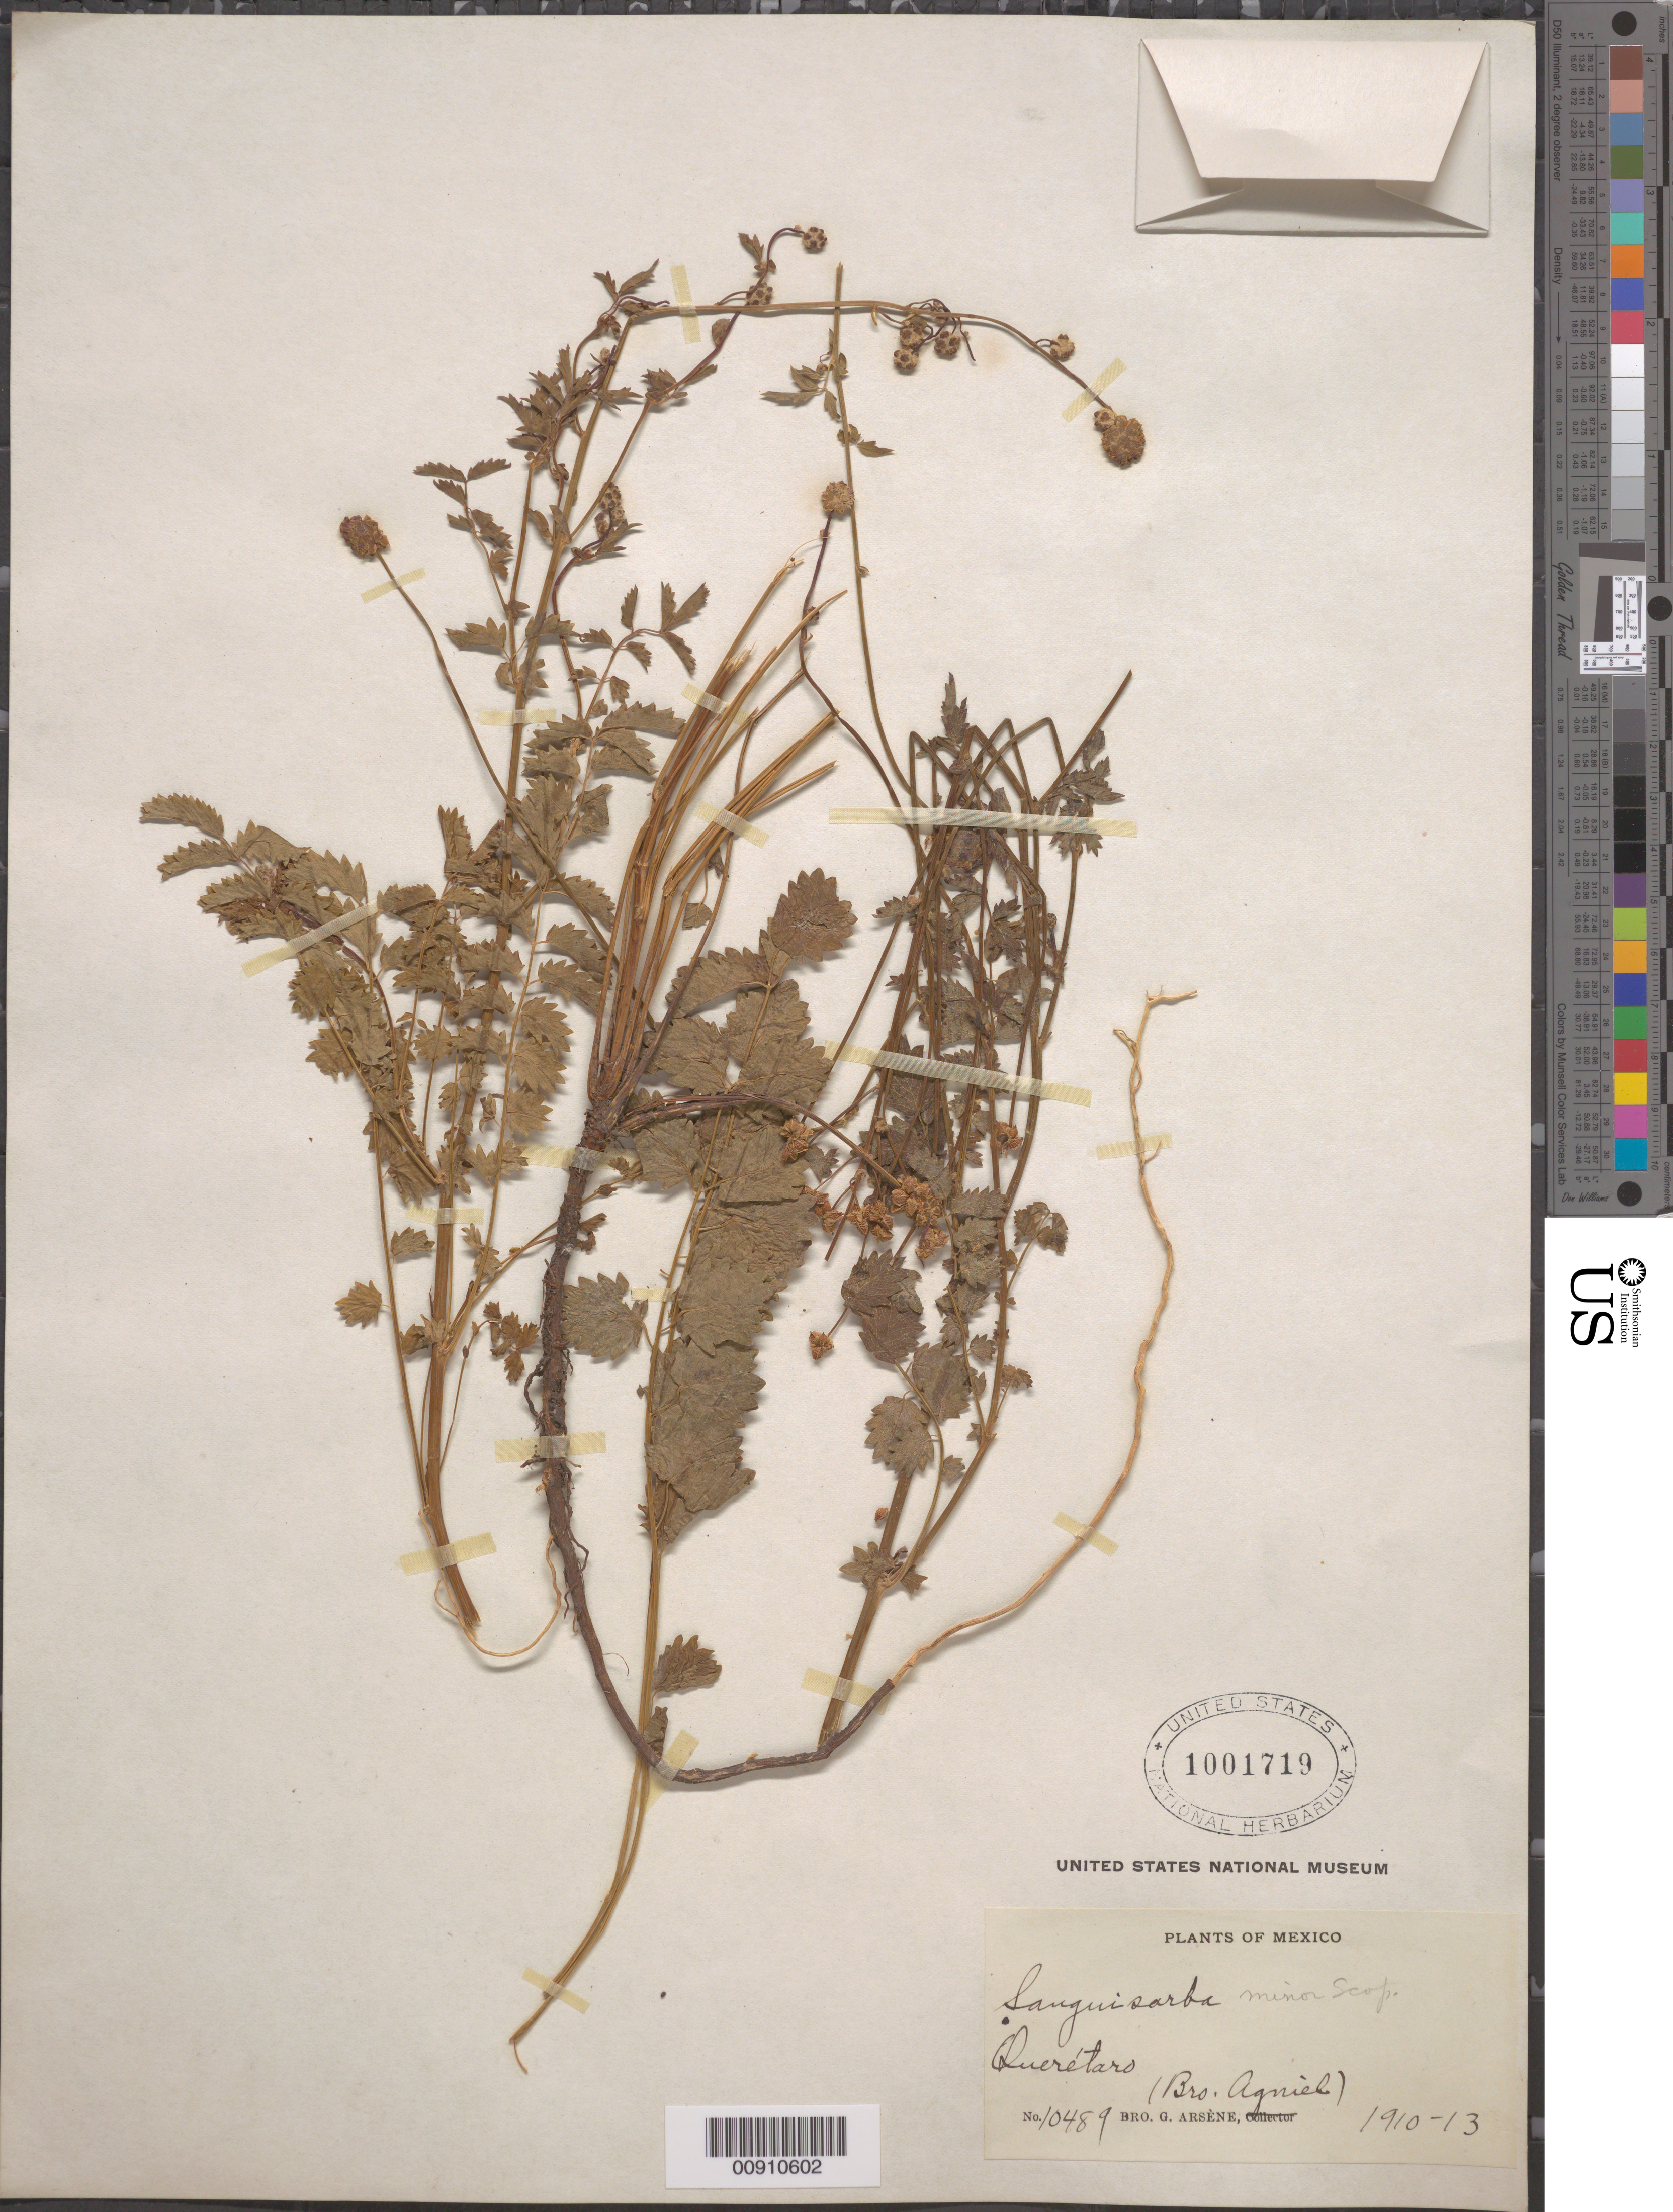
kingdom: Plantae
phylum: Tracheophyta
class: Magnoliopsida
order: Rosales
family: Rosaceae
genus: Sanguisorba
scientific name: Sanguisorba minor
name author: Scop.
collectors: Bro. Agniel & Bro. G. Arsène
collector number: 10489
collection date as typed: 1910 to -- --- 1913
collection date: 1910/1913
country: Mexico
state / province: Querétaro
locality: Querétaro.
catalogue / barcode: US 1001719